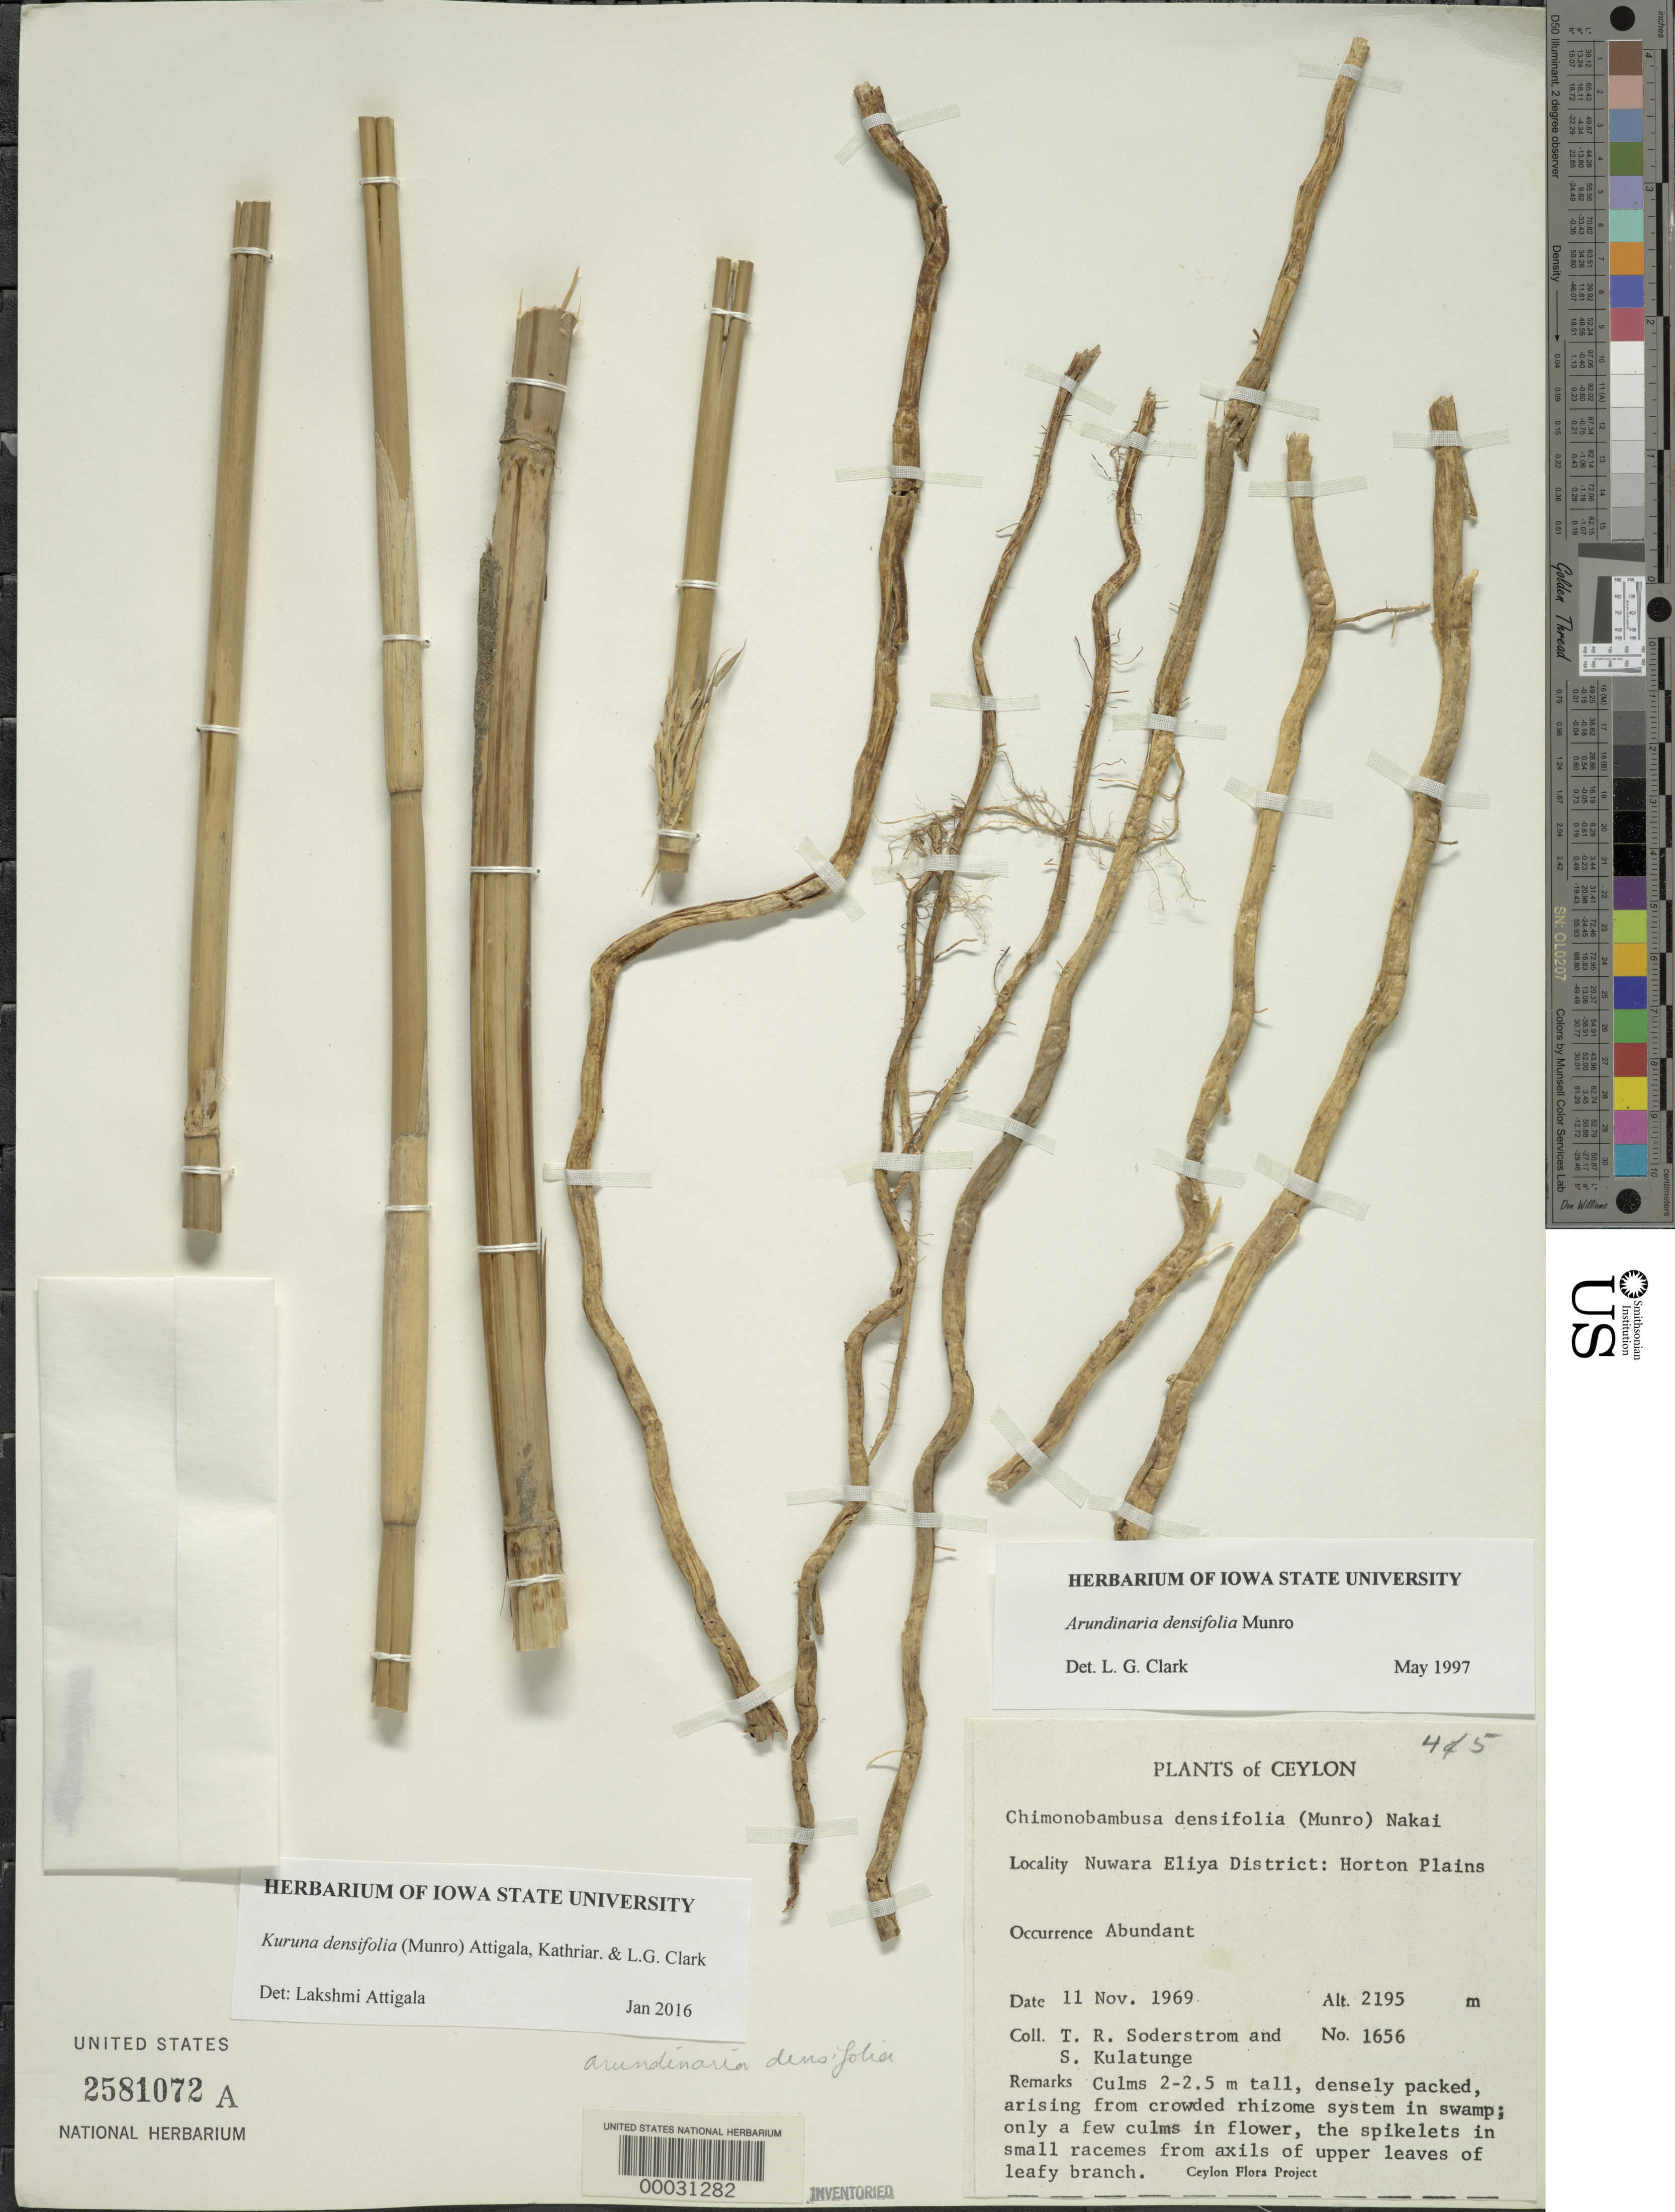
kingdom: Plantae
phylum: Tracheophyta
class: Liliopsida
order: Poales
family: Poaceae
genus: Kuruna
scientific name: Kuruna densifolia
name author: (Munro) Attigala et al.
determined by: Attigala, L.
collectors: T. R. Soderstrom & S. Kulatunge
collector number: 1656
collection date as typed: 11 Nov 1969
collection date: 1969-11-11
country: Sri Lanka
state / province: Central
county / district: Nuwara Eliya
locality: Horton plains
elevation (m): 2195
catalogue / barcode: US 2581072A